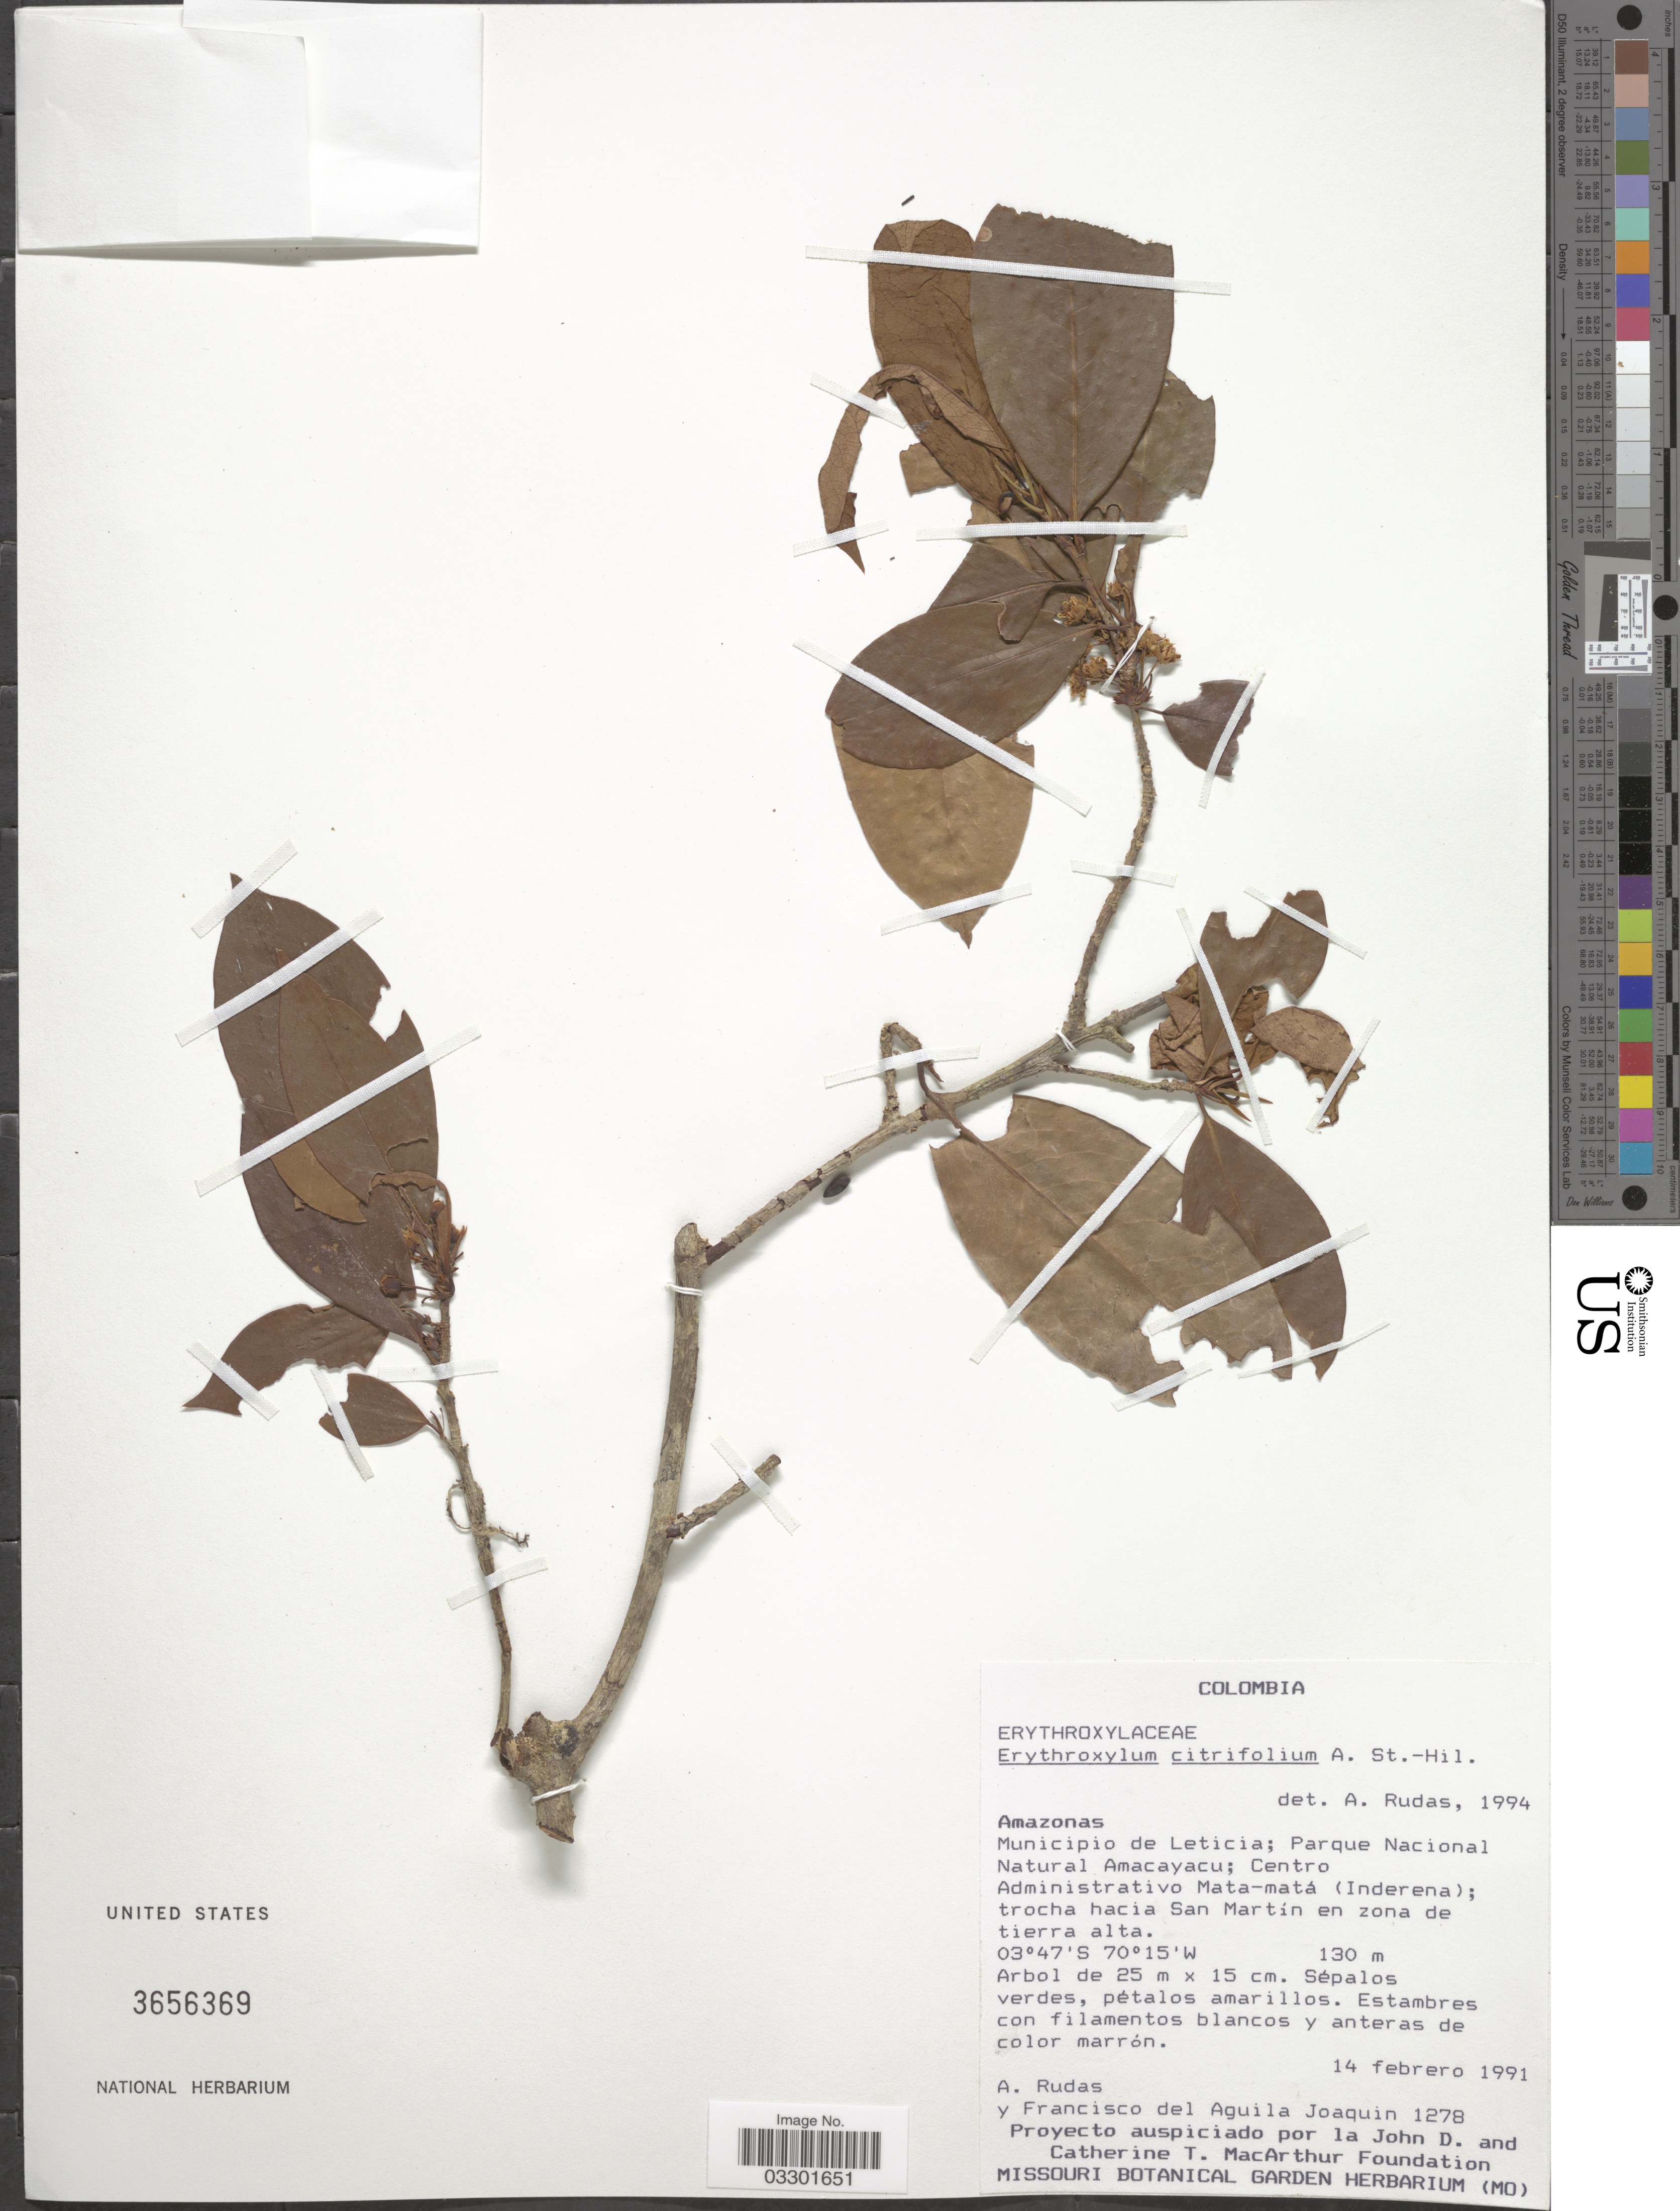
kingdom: Plantae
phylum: Tracheophyta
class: Magnoliopsida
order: Malpighiales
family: Erythroxylaceae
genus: Erythroxylum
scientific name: Erythroxylum citrifolium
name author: A. St.-Hil.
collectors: A. Rudas & F. Aguila Joaquin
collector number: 1278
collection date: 1991-02-14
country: Colombia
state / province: Amazônas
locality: Municipio de Leticia; Parque Nacional Natural Amacayacu; Centro Administrativo Mata-matá (Inderena); trocha hacia San Martín en zona de tierra alta.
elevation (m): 130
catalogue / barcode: US 3656369